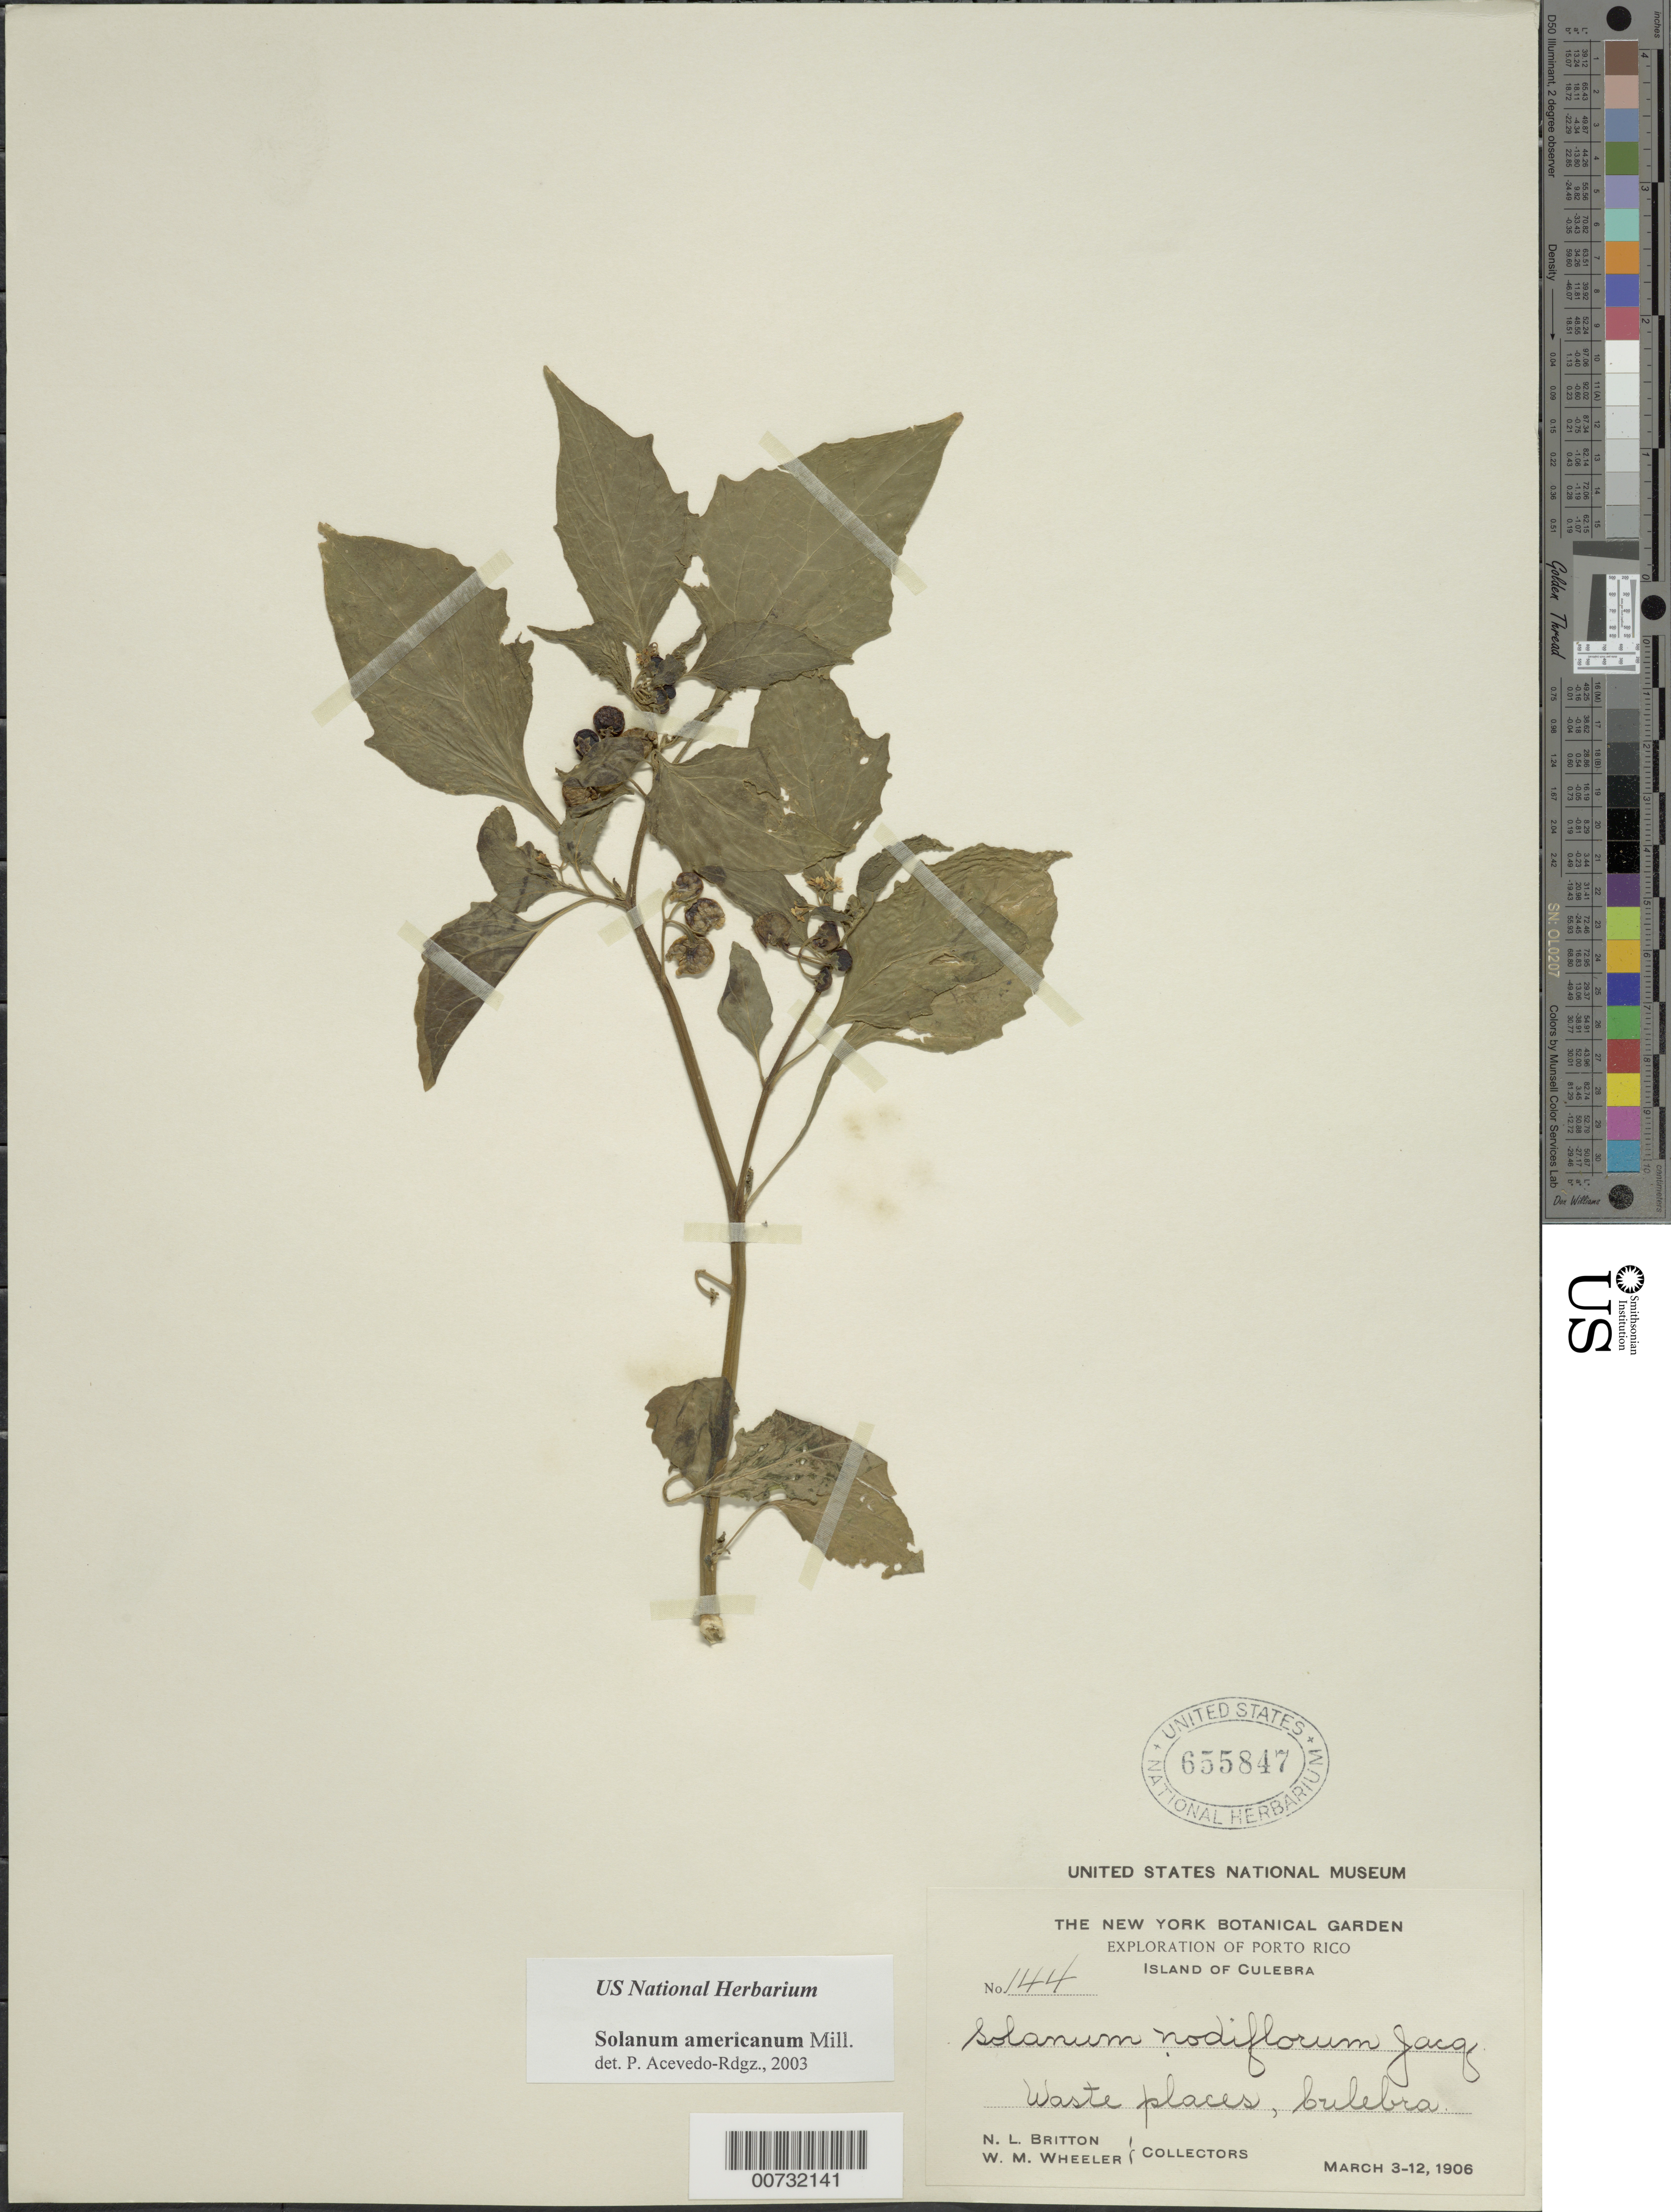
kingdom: Plantae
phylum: Tracheophyta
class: Magnoliopsida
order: Solanales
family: Solanaceae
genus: Solanum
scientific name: Solanum americanum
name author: Mill.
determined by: Acevedo-Rodríguez, P., (BOT), Smithsonian Institution - National Museum of Natural History (UNITED STATES)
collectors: N. Britton & W. Wheeler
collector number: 144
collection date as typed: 03 Mar 1906 to 12 Mar 1906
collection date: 1906-03-03/1906-03-12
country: Puerto Rico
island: Culebra I.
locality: Culebra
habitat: Waste places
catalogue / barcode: US 655847